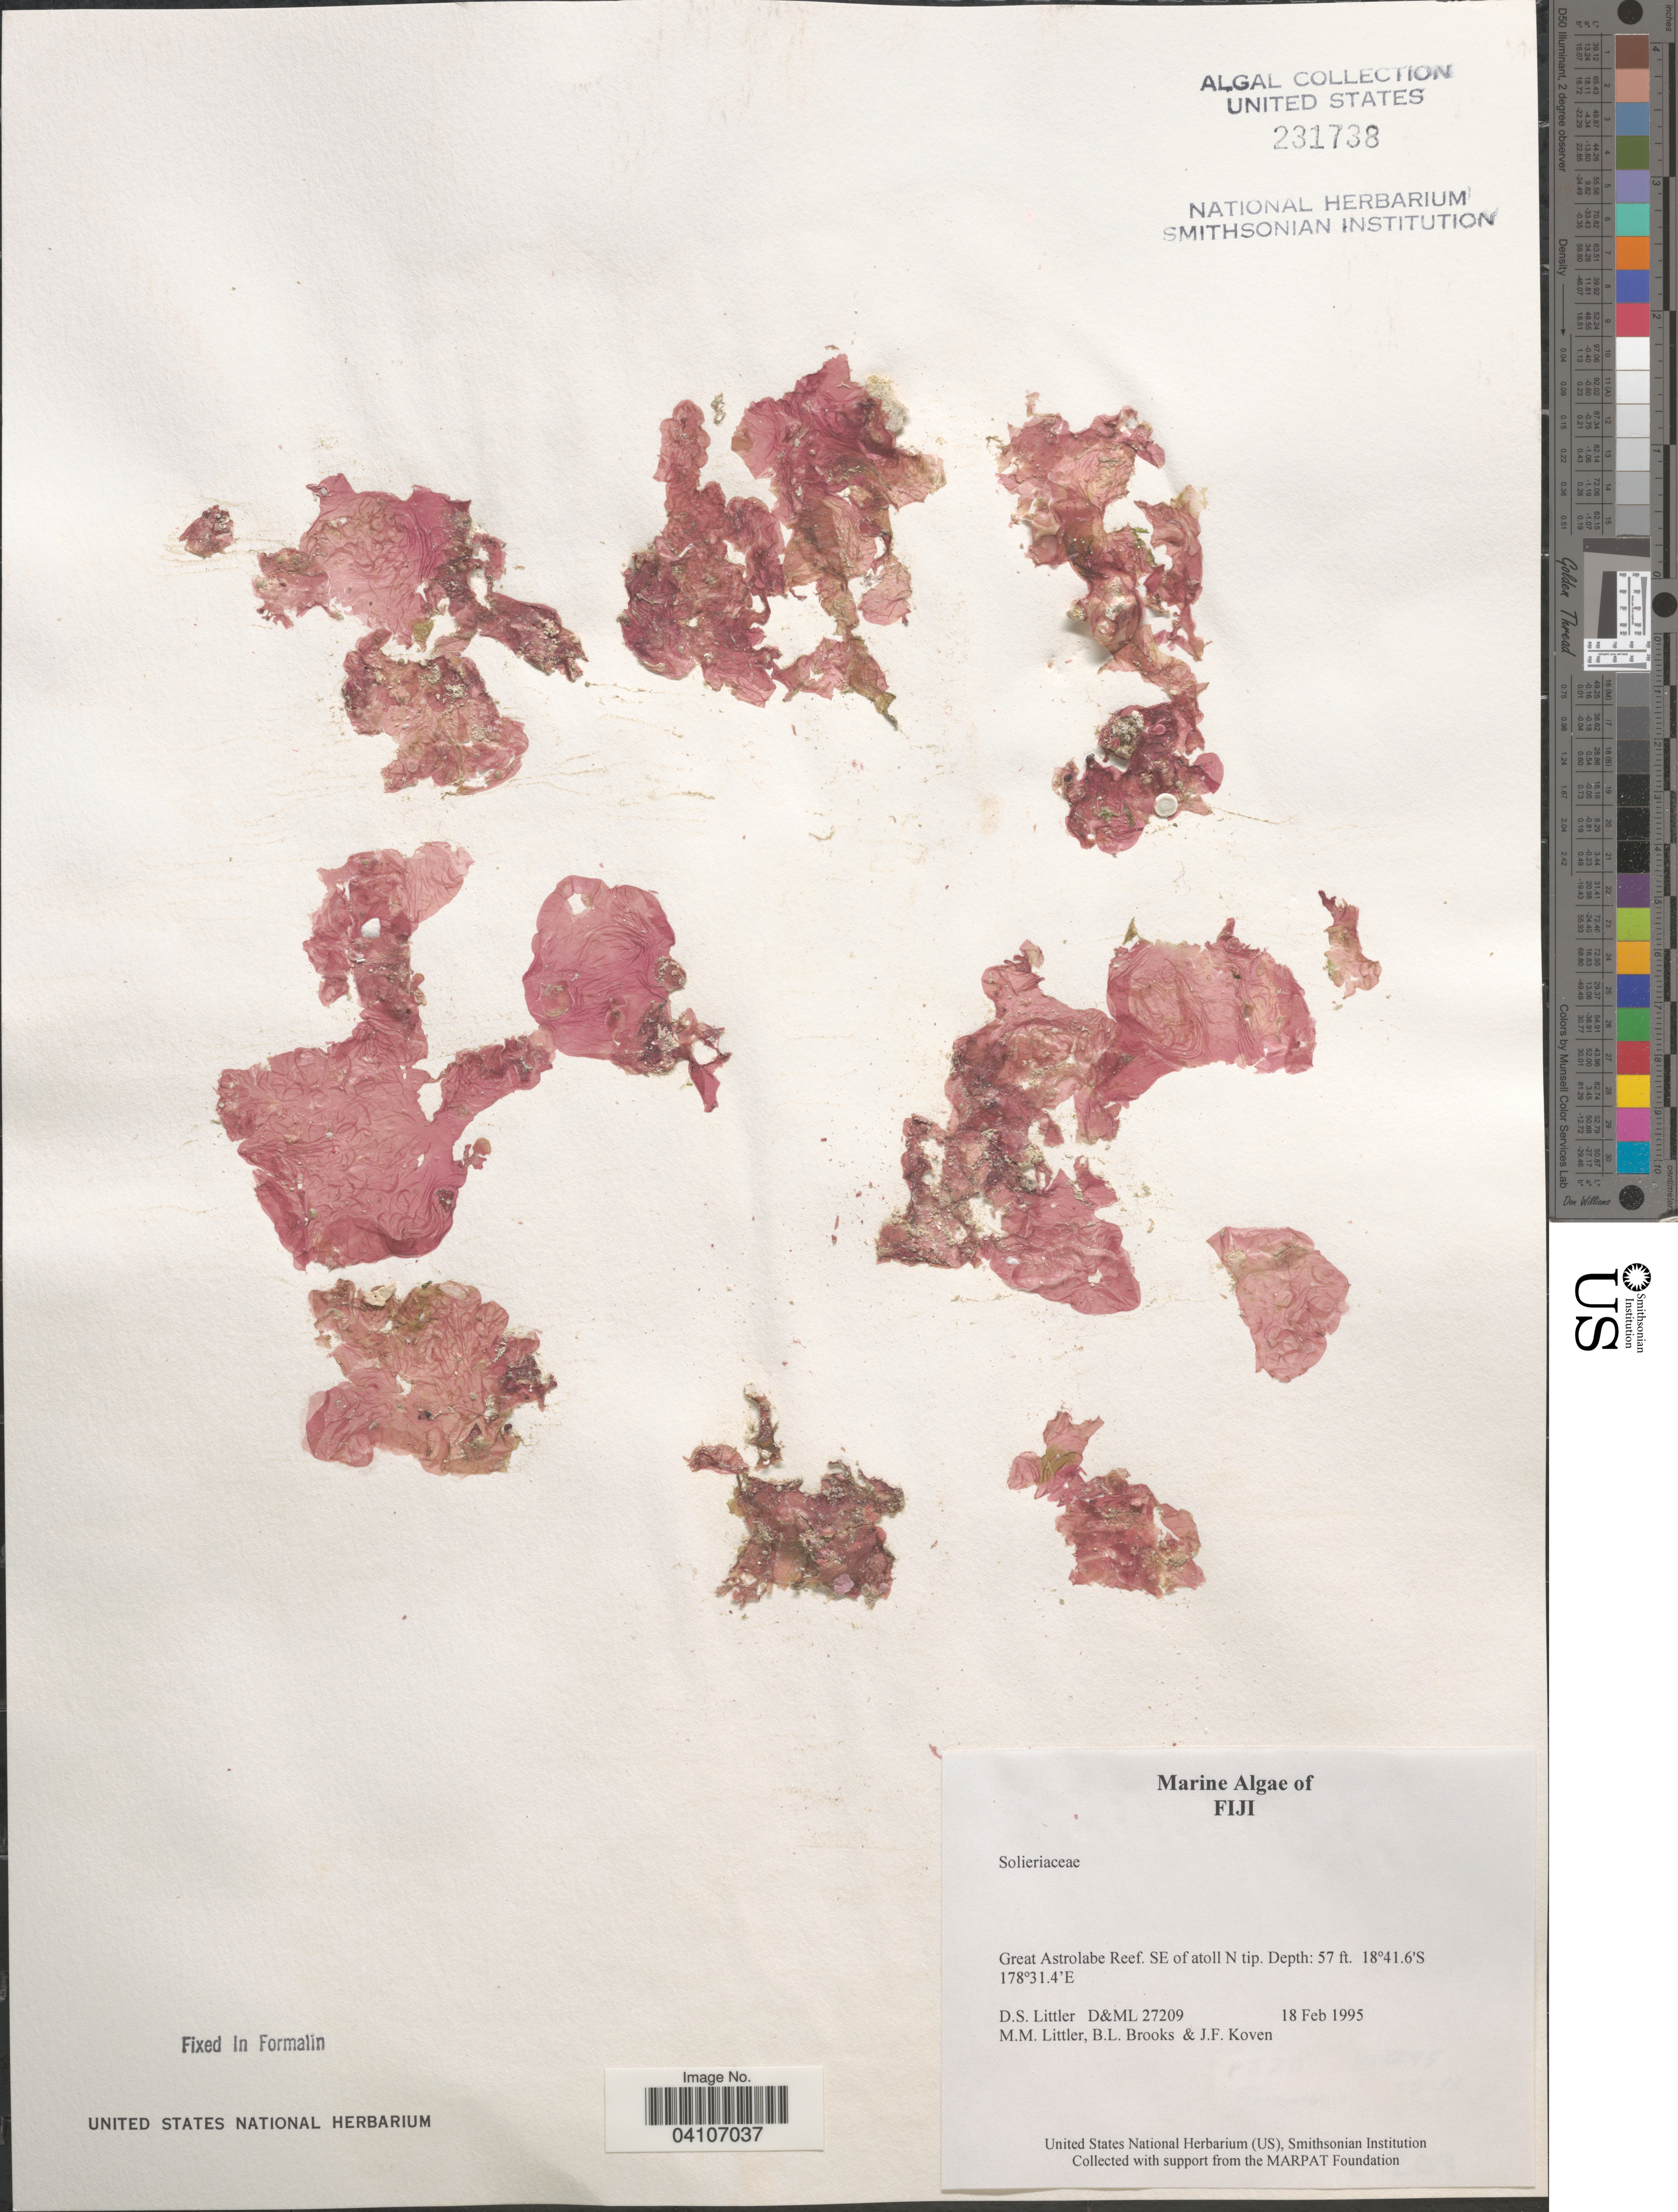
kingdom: Plantae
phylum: Rhodophyta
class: Florideophyceae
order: Gigartinales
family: Solieriaceae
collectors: D. S. Littler, B. Brooks & J. Koven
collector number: D&ML27209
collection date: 1995-02-18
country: Fiji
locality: Great Astrolabe Reef. SE of atoll N tip.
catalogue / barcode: US 231738